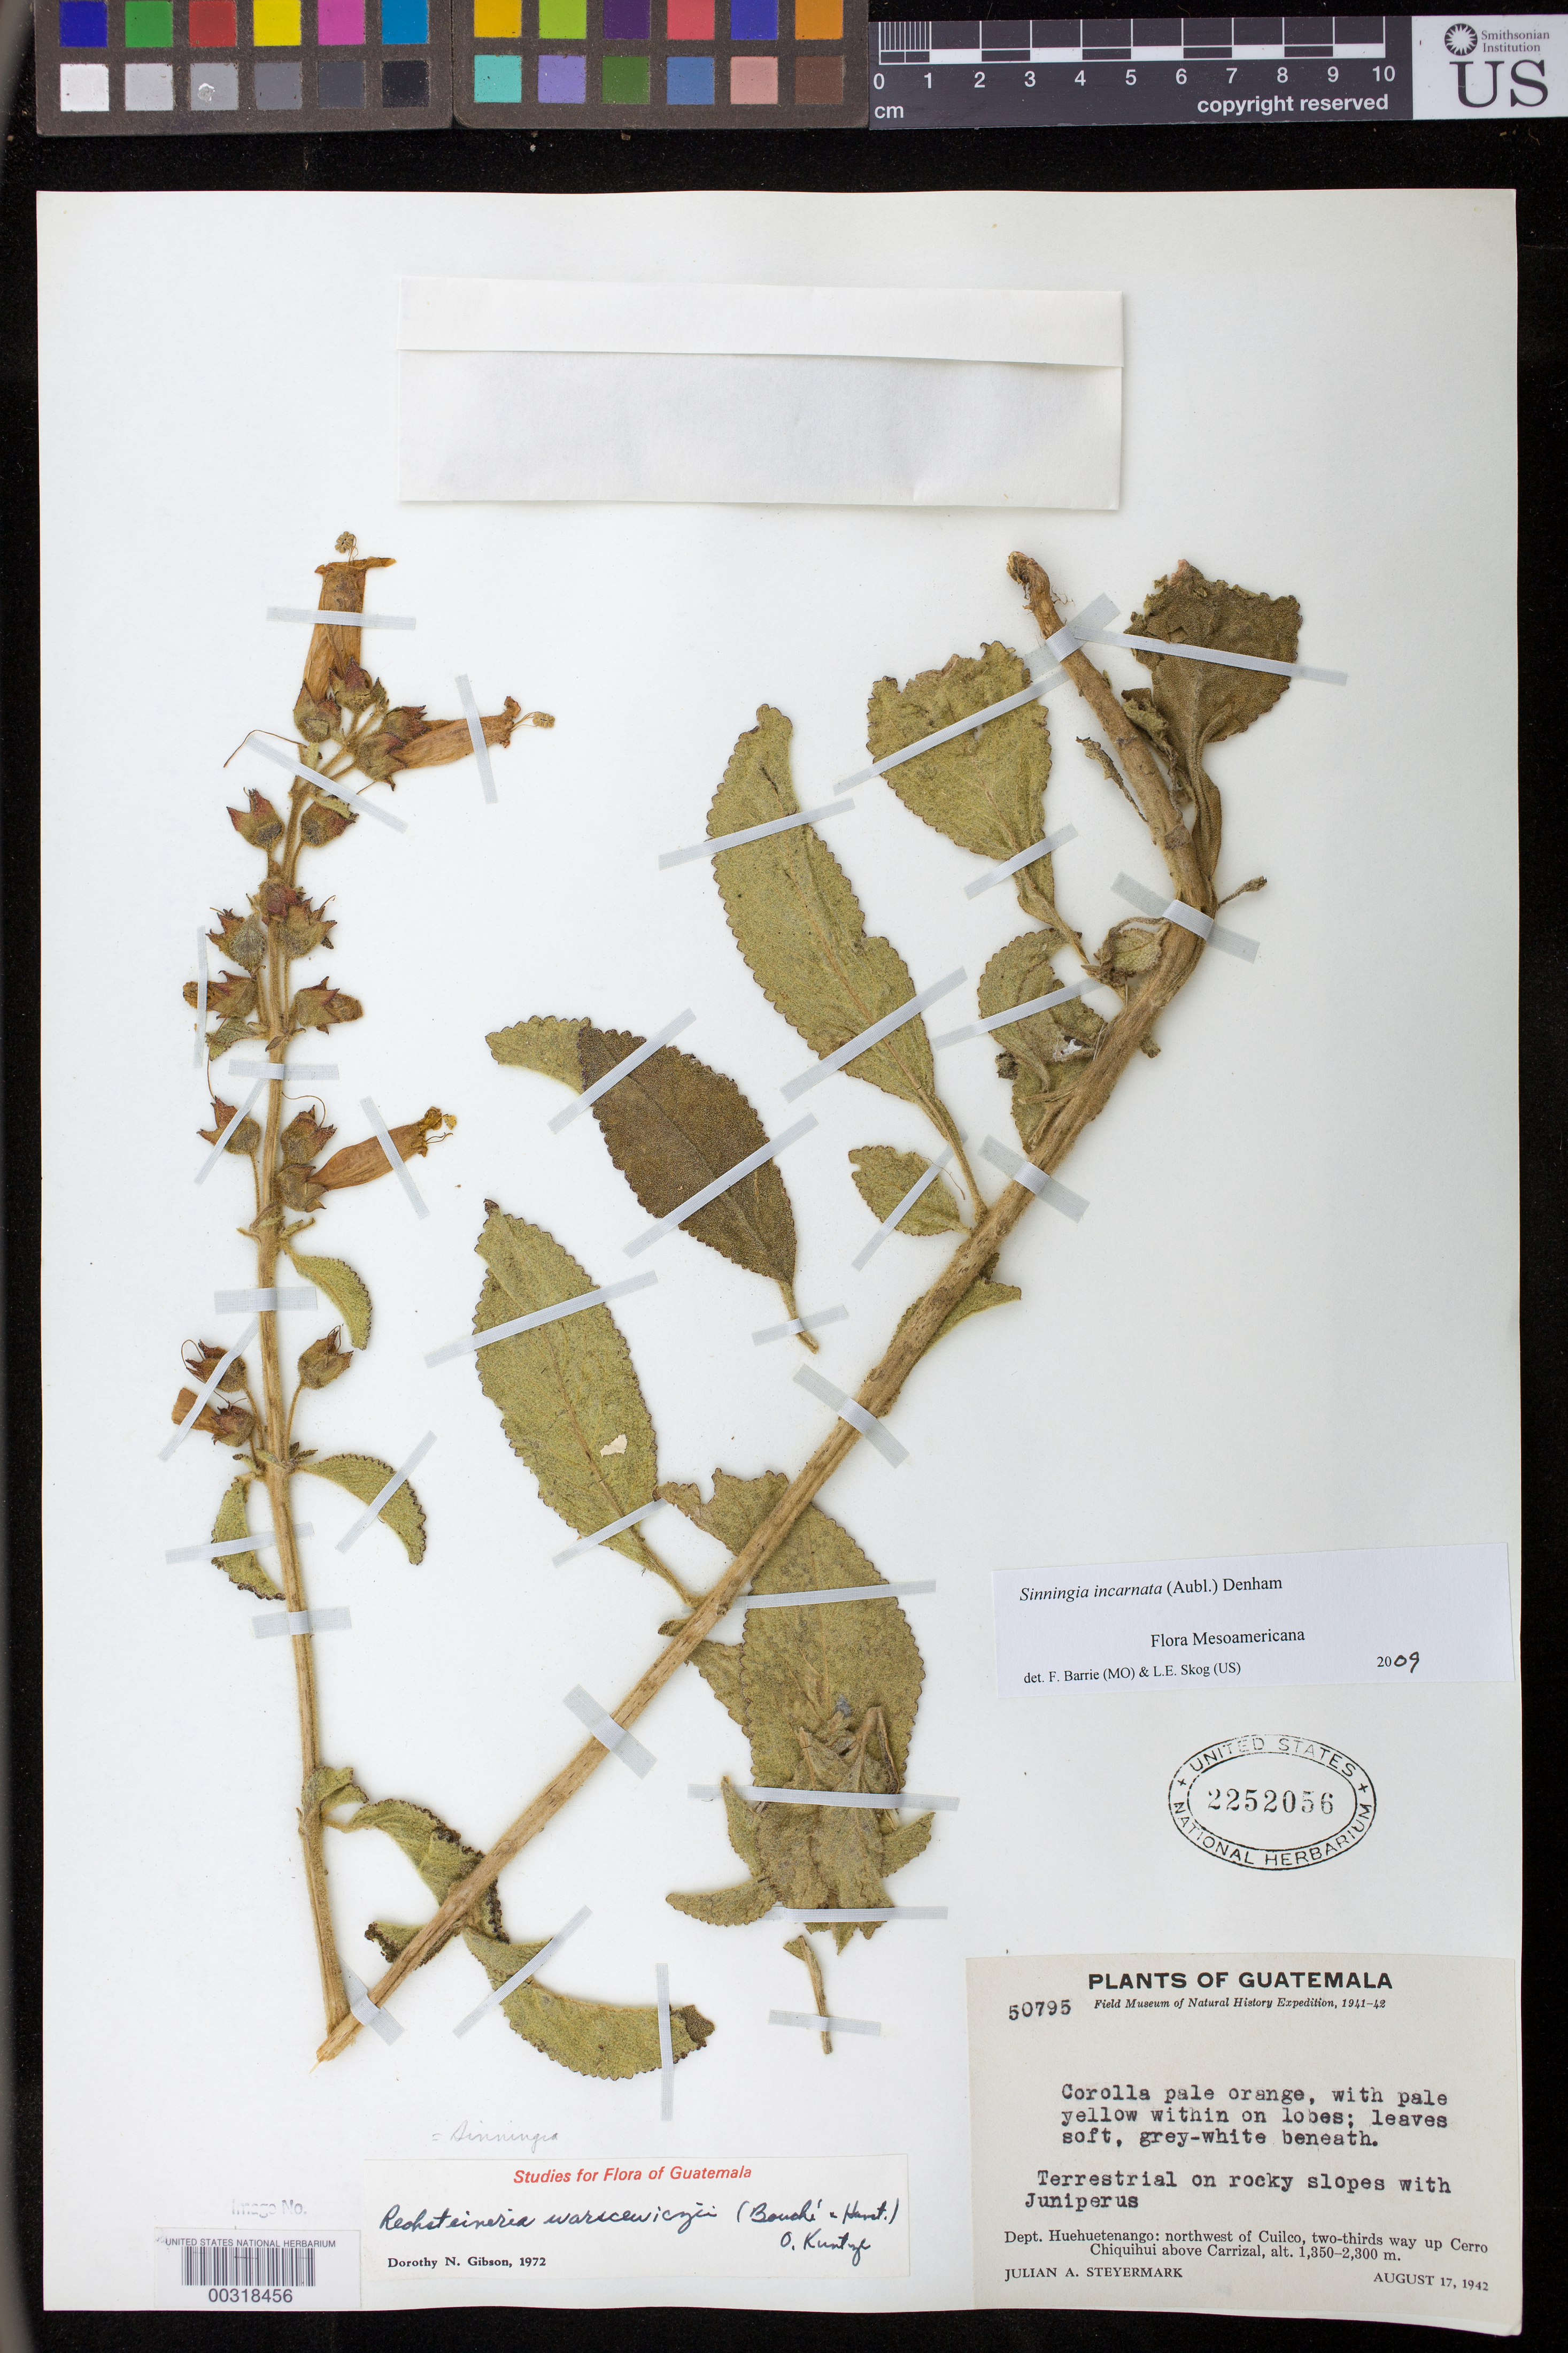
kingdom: Plantae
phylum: Tracheophyta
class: Magnoliopsida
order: Lamiales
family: Gesneriaceae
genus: Sinningia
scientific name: Sinningia incarnata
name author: (Aubl.) D.L. Denham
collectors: J. Steyermark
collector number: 50795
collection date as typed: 17 Aug 1942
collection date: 1942-08-17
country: Guatemala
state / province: Huehuetenango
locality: NW of Cuilco, 2/3 rds way up Cerro Chiquihui above Carrizal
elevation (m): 1350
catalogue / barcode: US 2252056